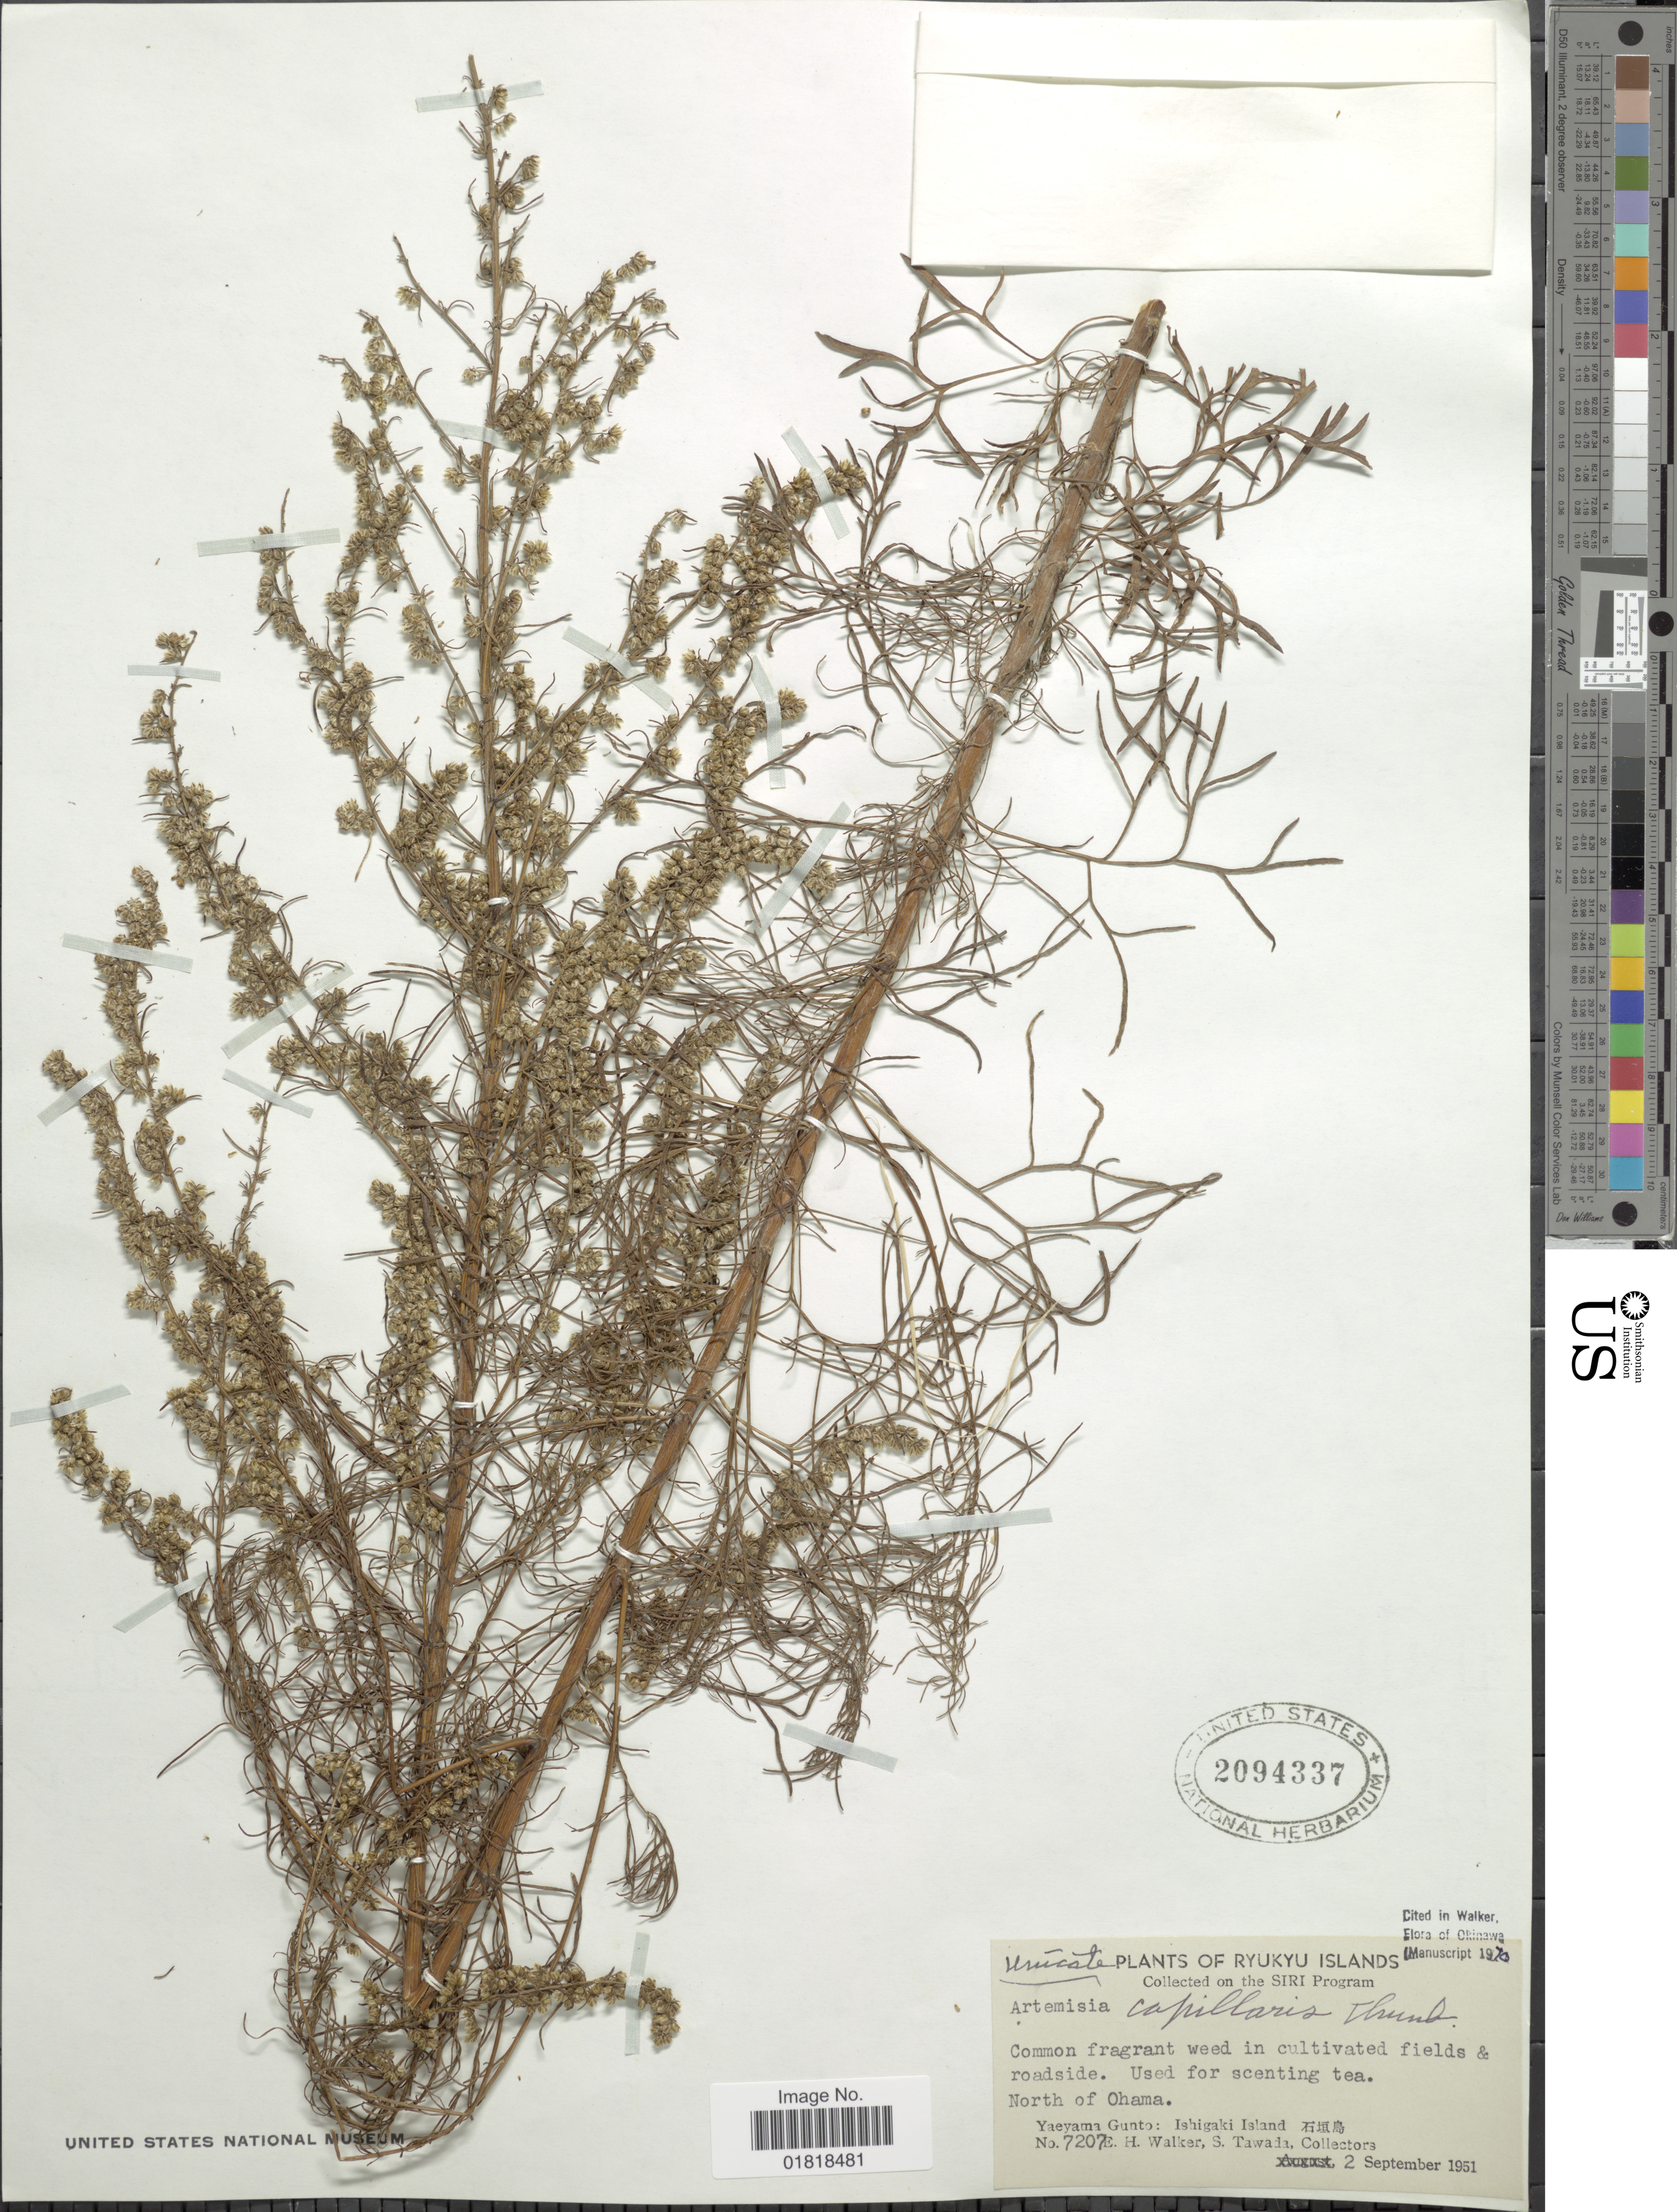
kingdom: Plantae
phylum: Tracheophyta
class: Magnoliopsida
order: Asterales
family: Asteraceae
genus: Artemisia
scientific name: Artemisia capillaris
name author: Thunb.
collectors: E. H. Walker & S. Tawada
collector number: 7207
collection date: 1951-09-02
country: Japan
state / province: Okinawa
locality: Ryukyu Islands, North of Ohama, Yaeyama Gunto: Ishigaki Island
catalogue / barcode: US 2094337